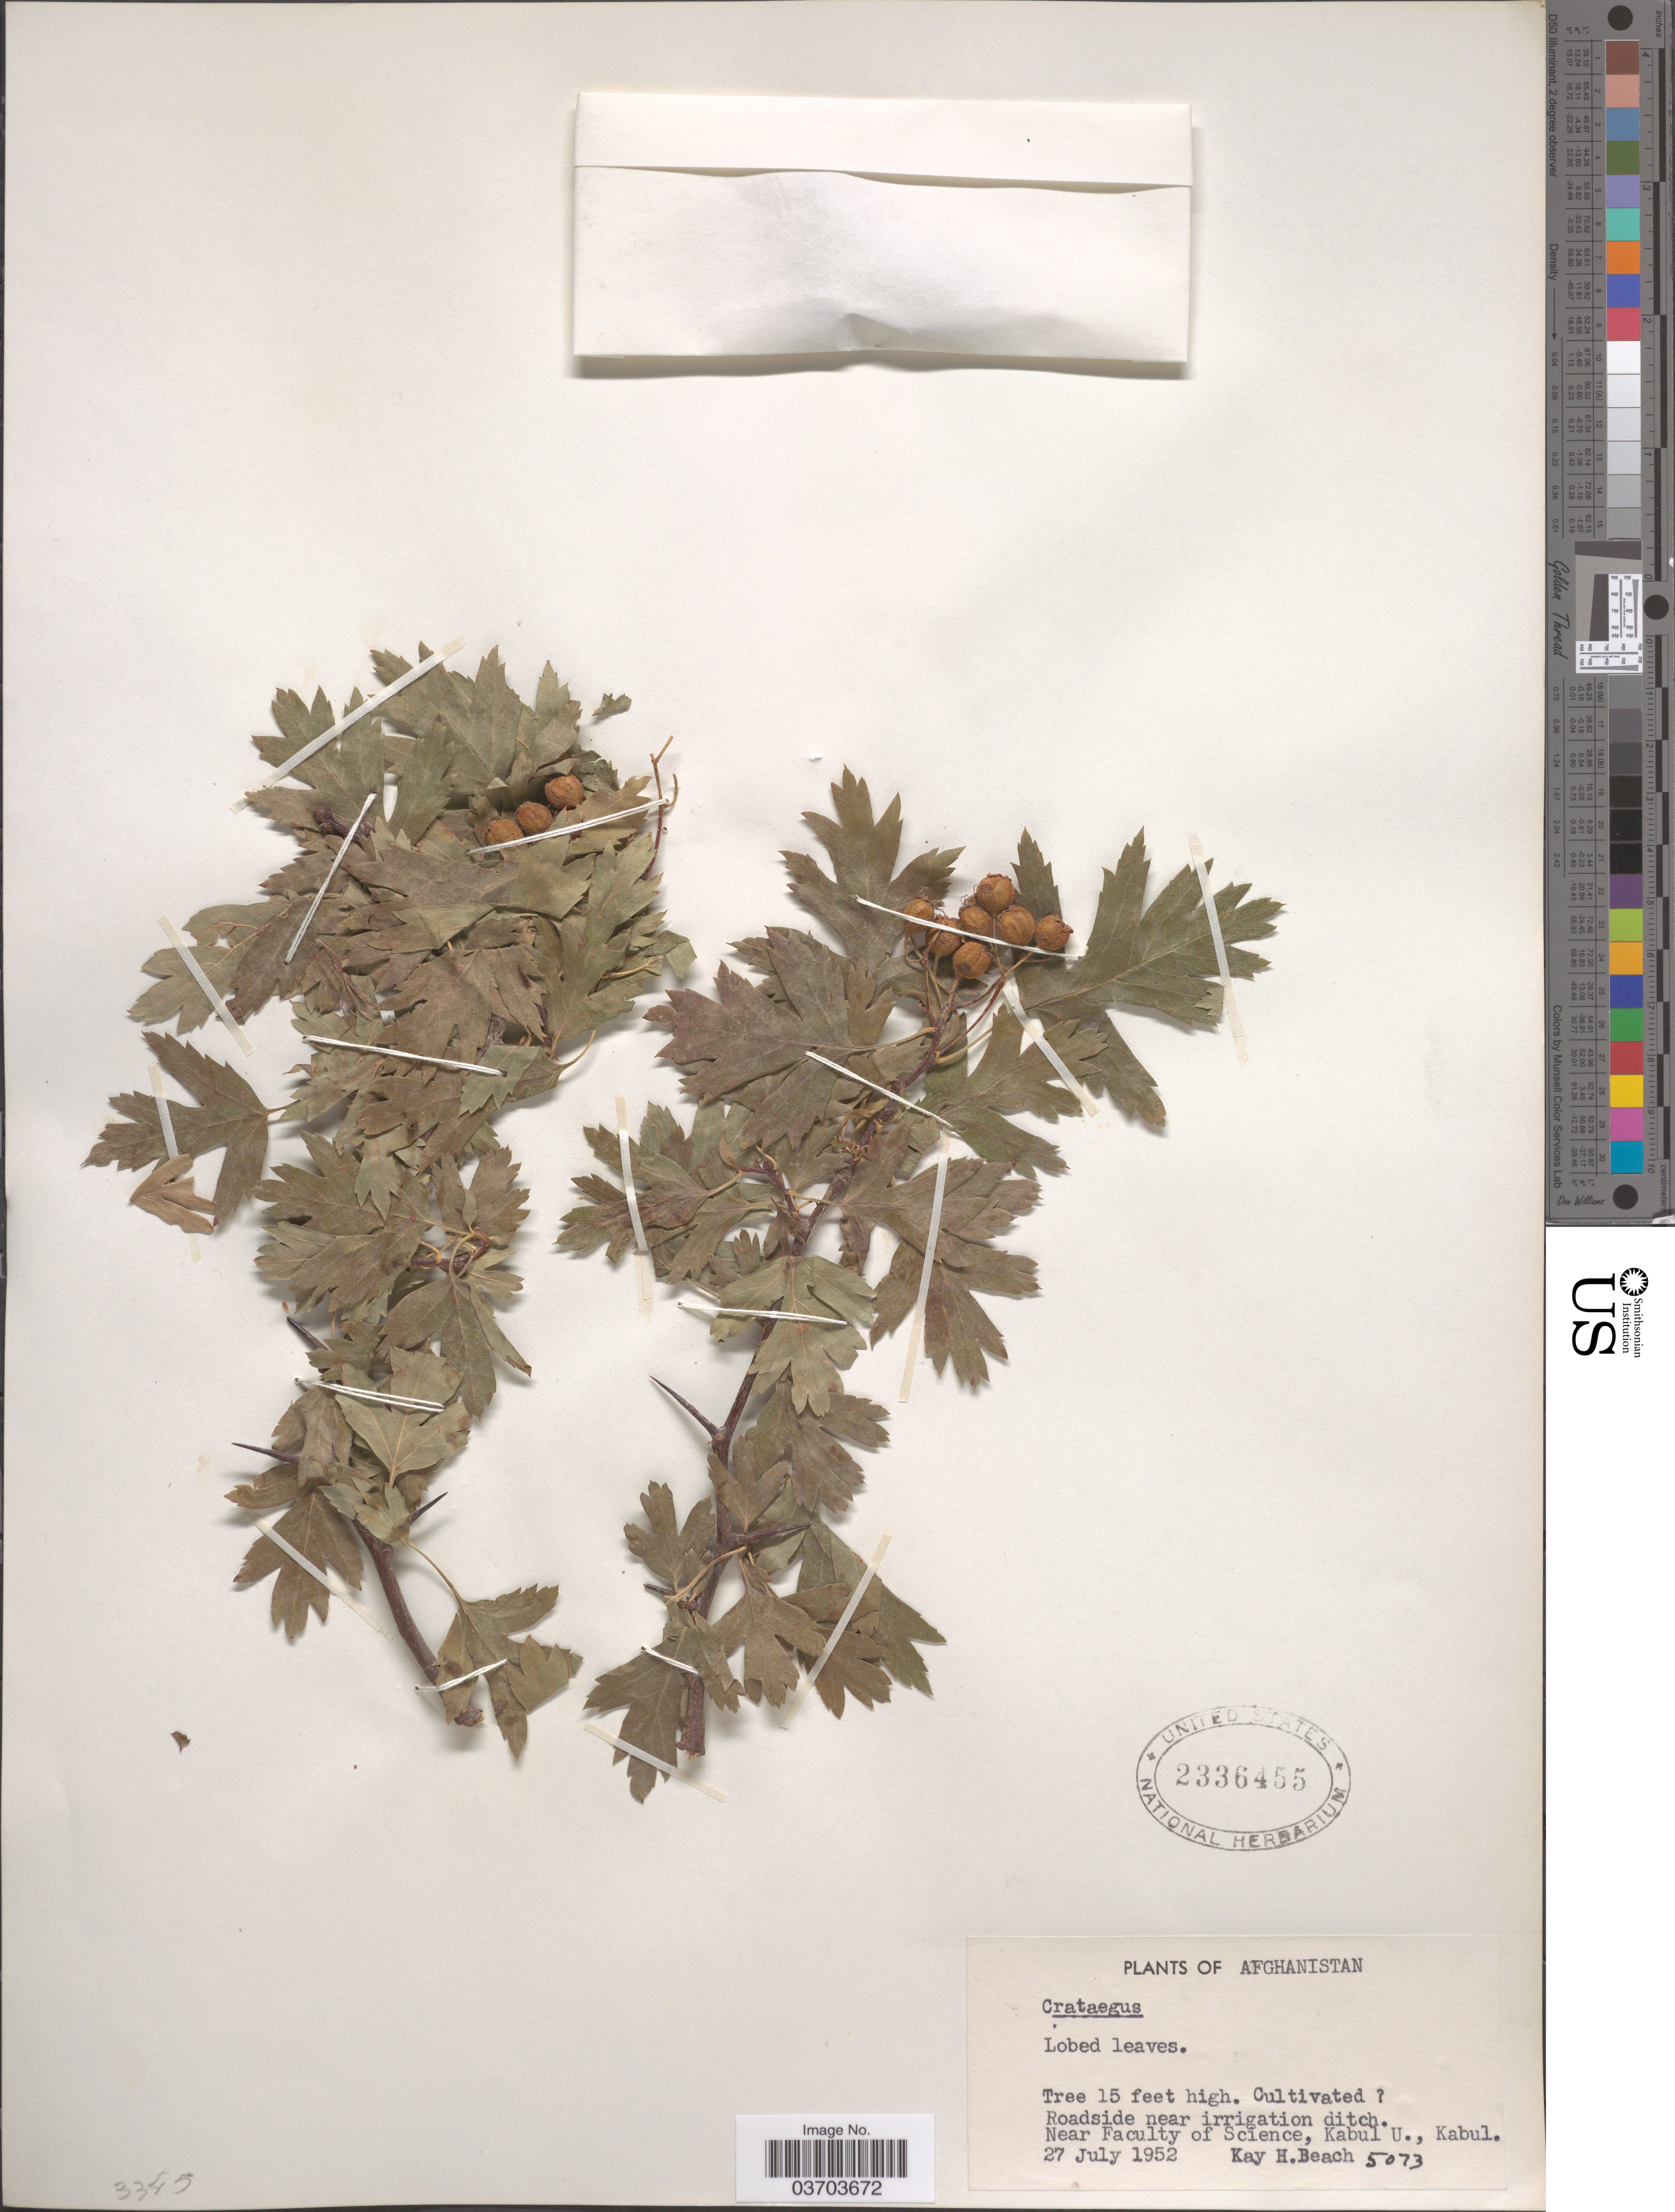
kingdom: Plantae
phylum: Tracheophyta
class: Magnoliopsida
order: Rosales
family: Rosaceae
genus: Crataegus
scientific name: Crataegus sp.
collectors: K. H. Beach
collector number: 5073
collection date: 1952-07-27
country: Afghanistan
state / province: Kabul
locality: Near Faculty of Science, Kabul U.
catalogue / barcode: US 2336455